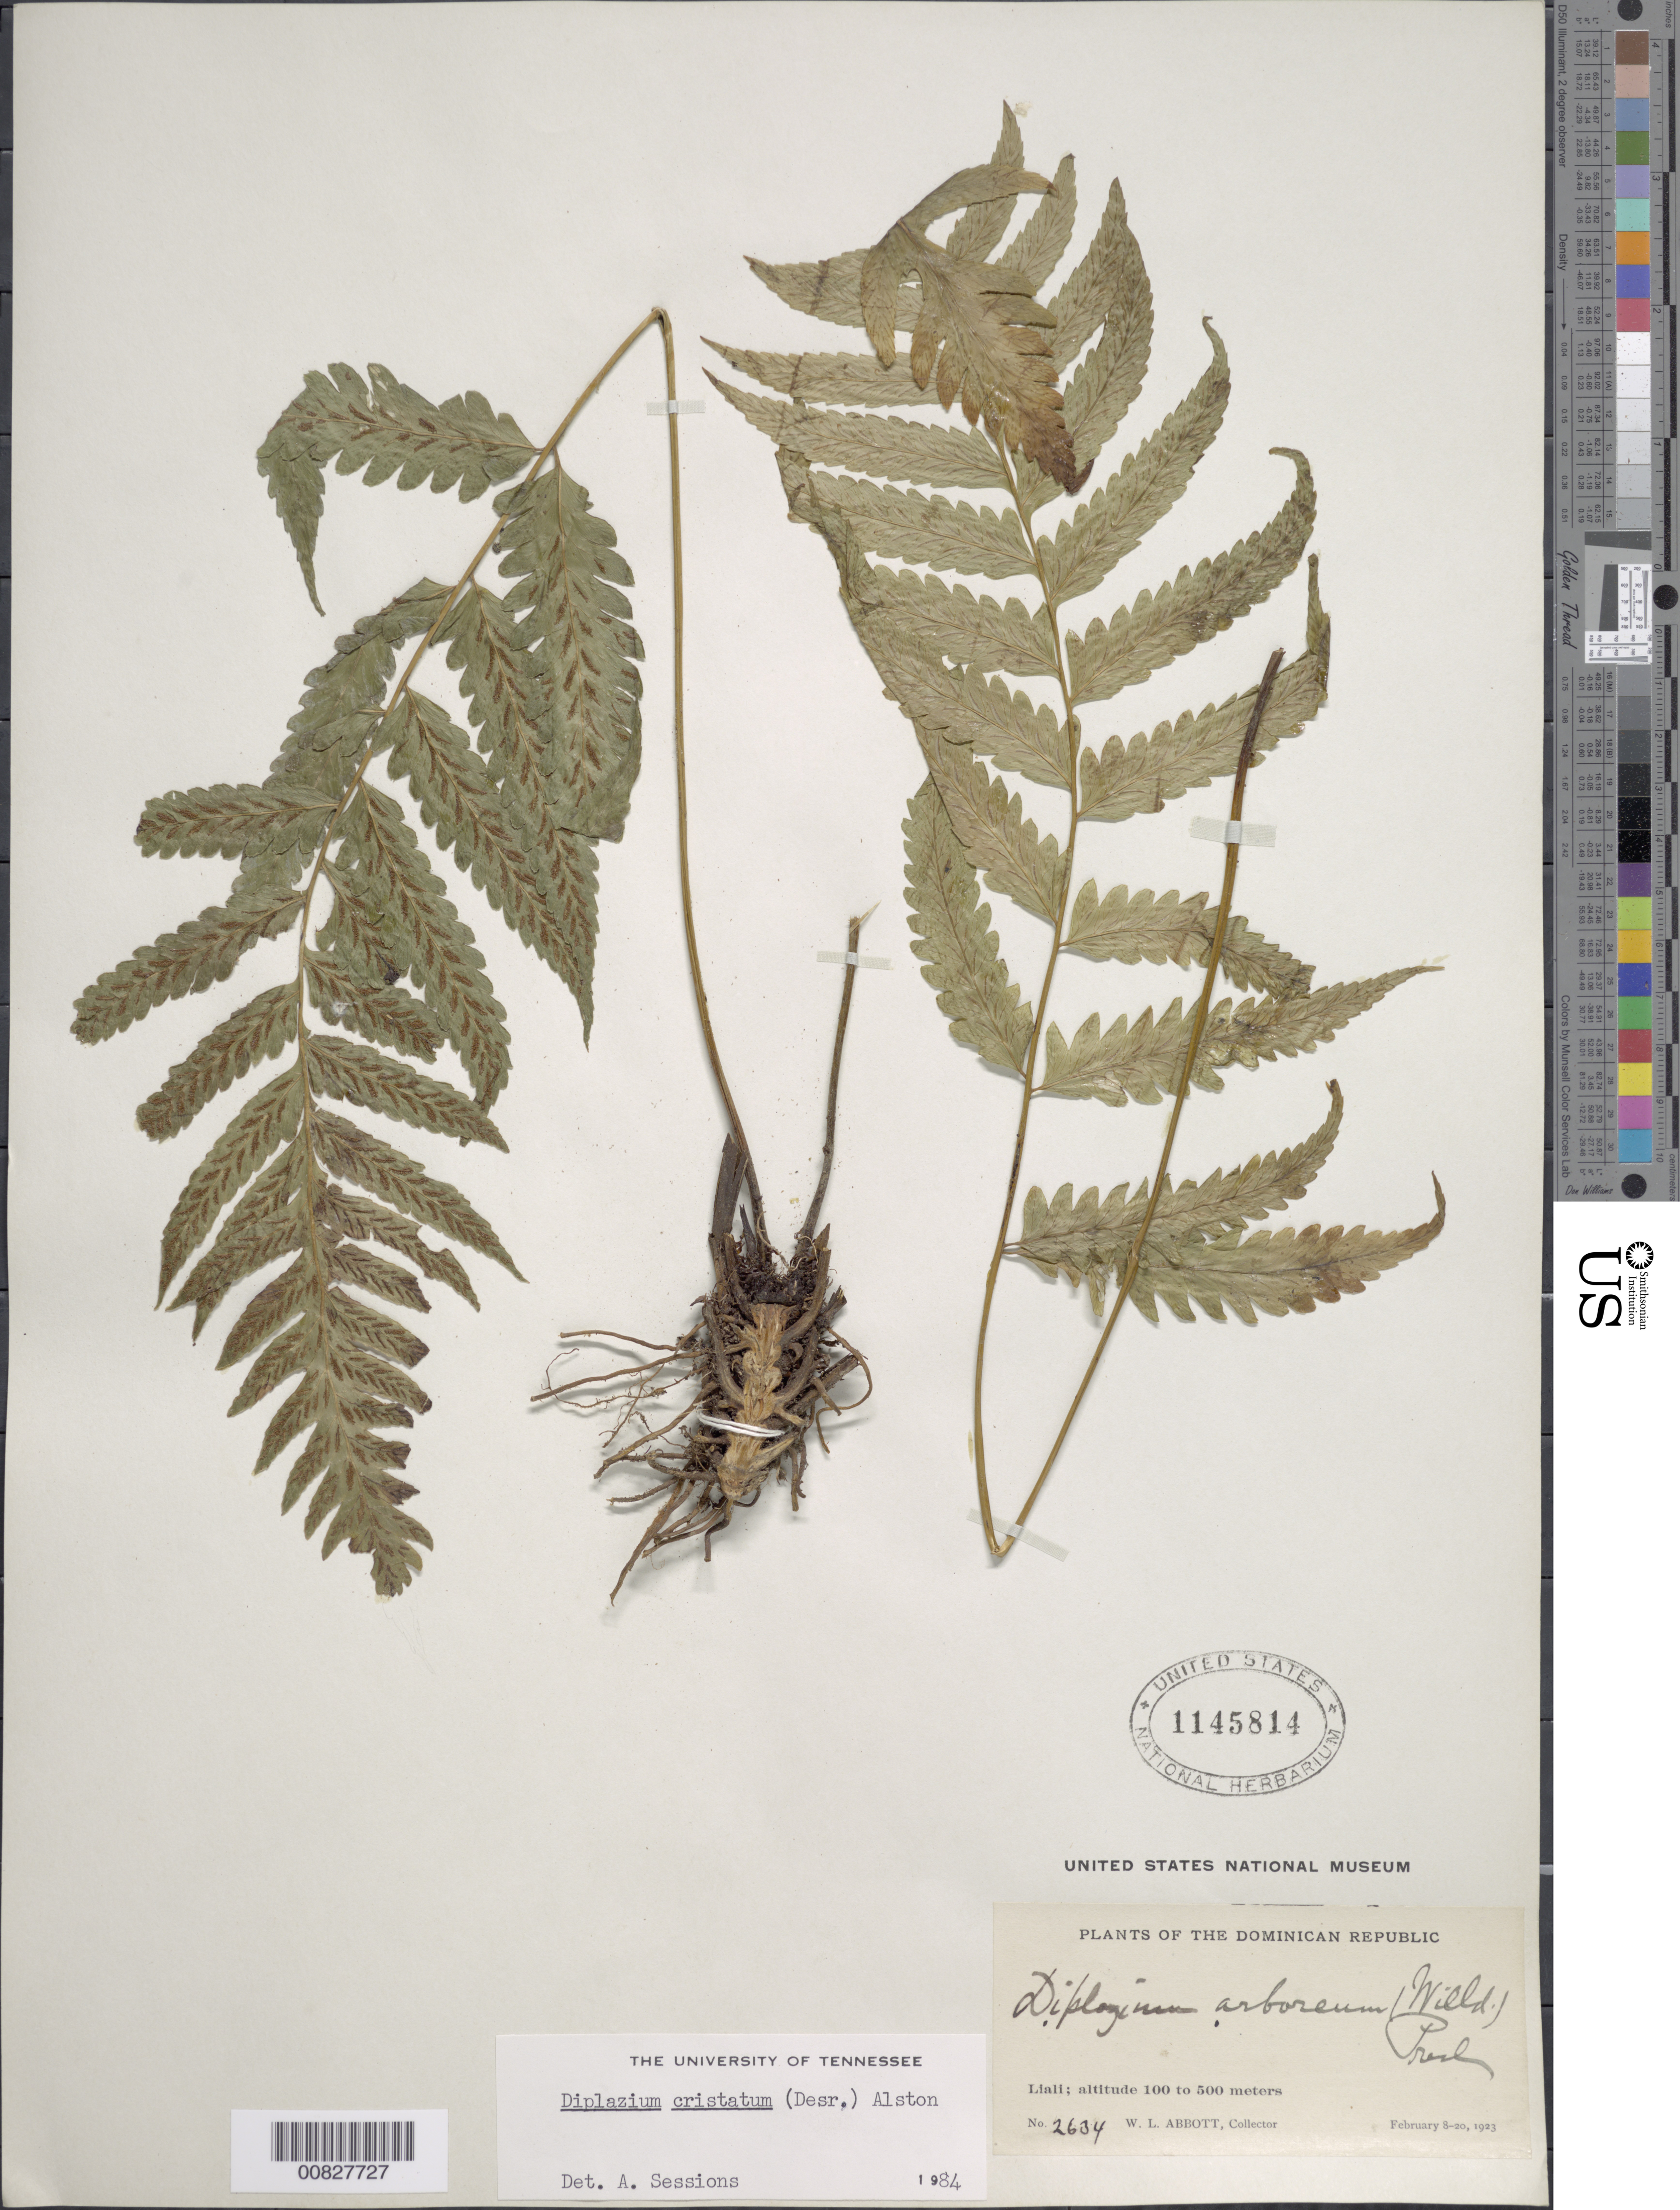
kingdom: Plantae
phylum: Tracheophyta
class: Polypodiopsida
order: Polypodiales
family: Athyriaceae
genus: Diplazium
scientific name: Diplazium cristatum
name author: (Desr.) Alston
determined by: Sessions, A.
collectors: W. L. Abbott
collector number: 2634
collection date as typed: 08 Feb 1923 to 20 Feb 1923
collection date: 1923-02-08/1923-02-20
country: Dominican Republic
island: Hispaniola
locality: Liali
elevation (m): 100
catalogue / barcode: US 1145814